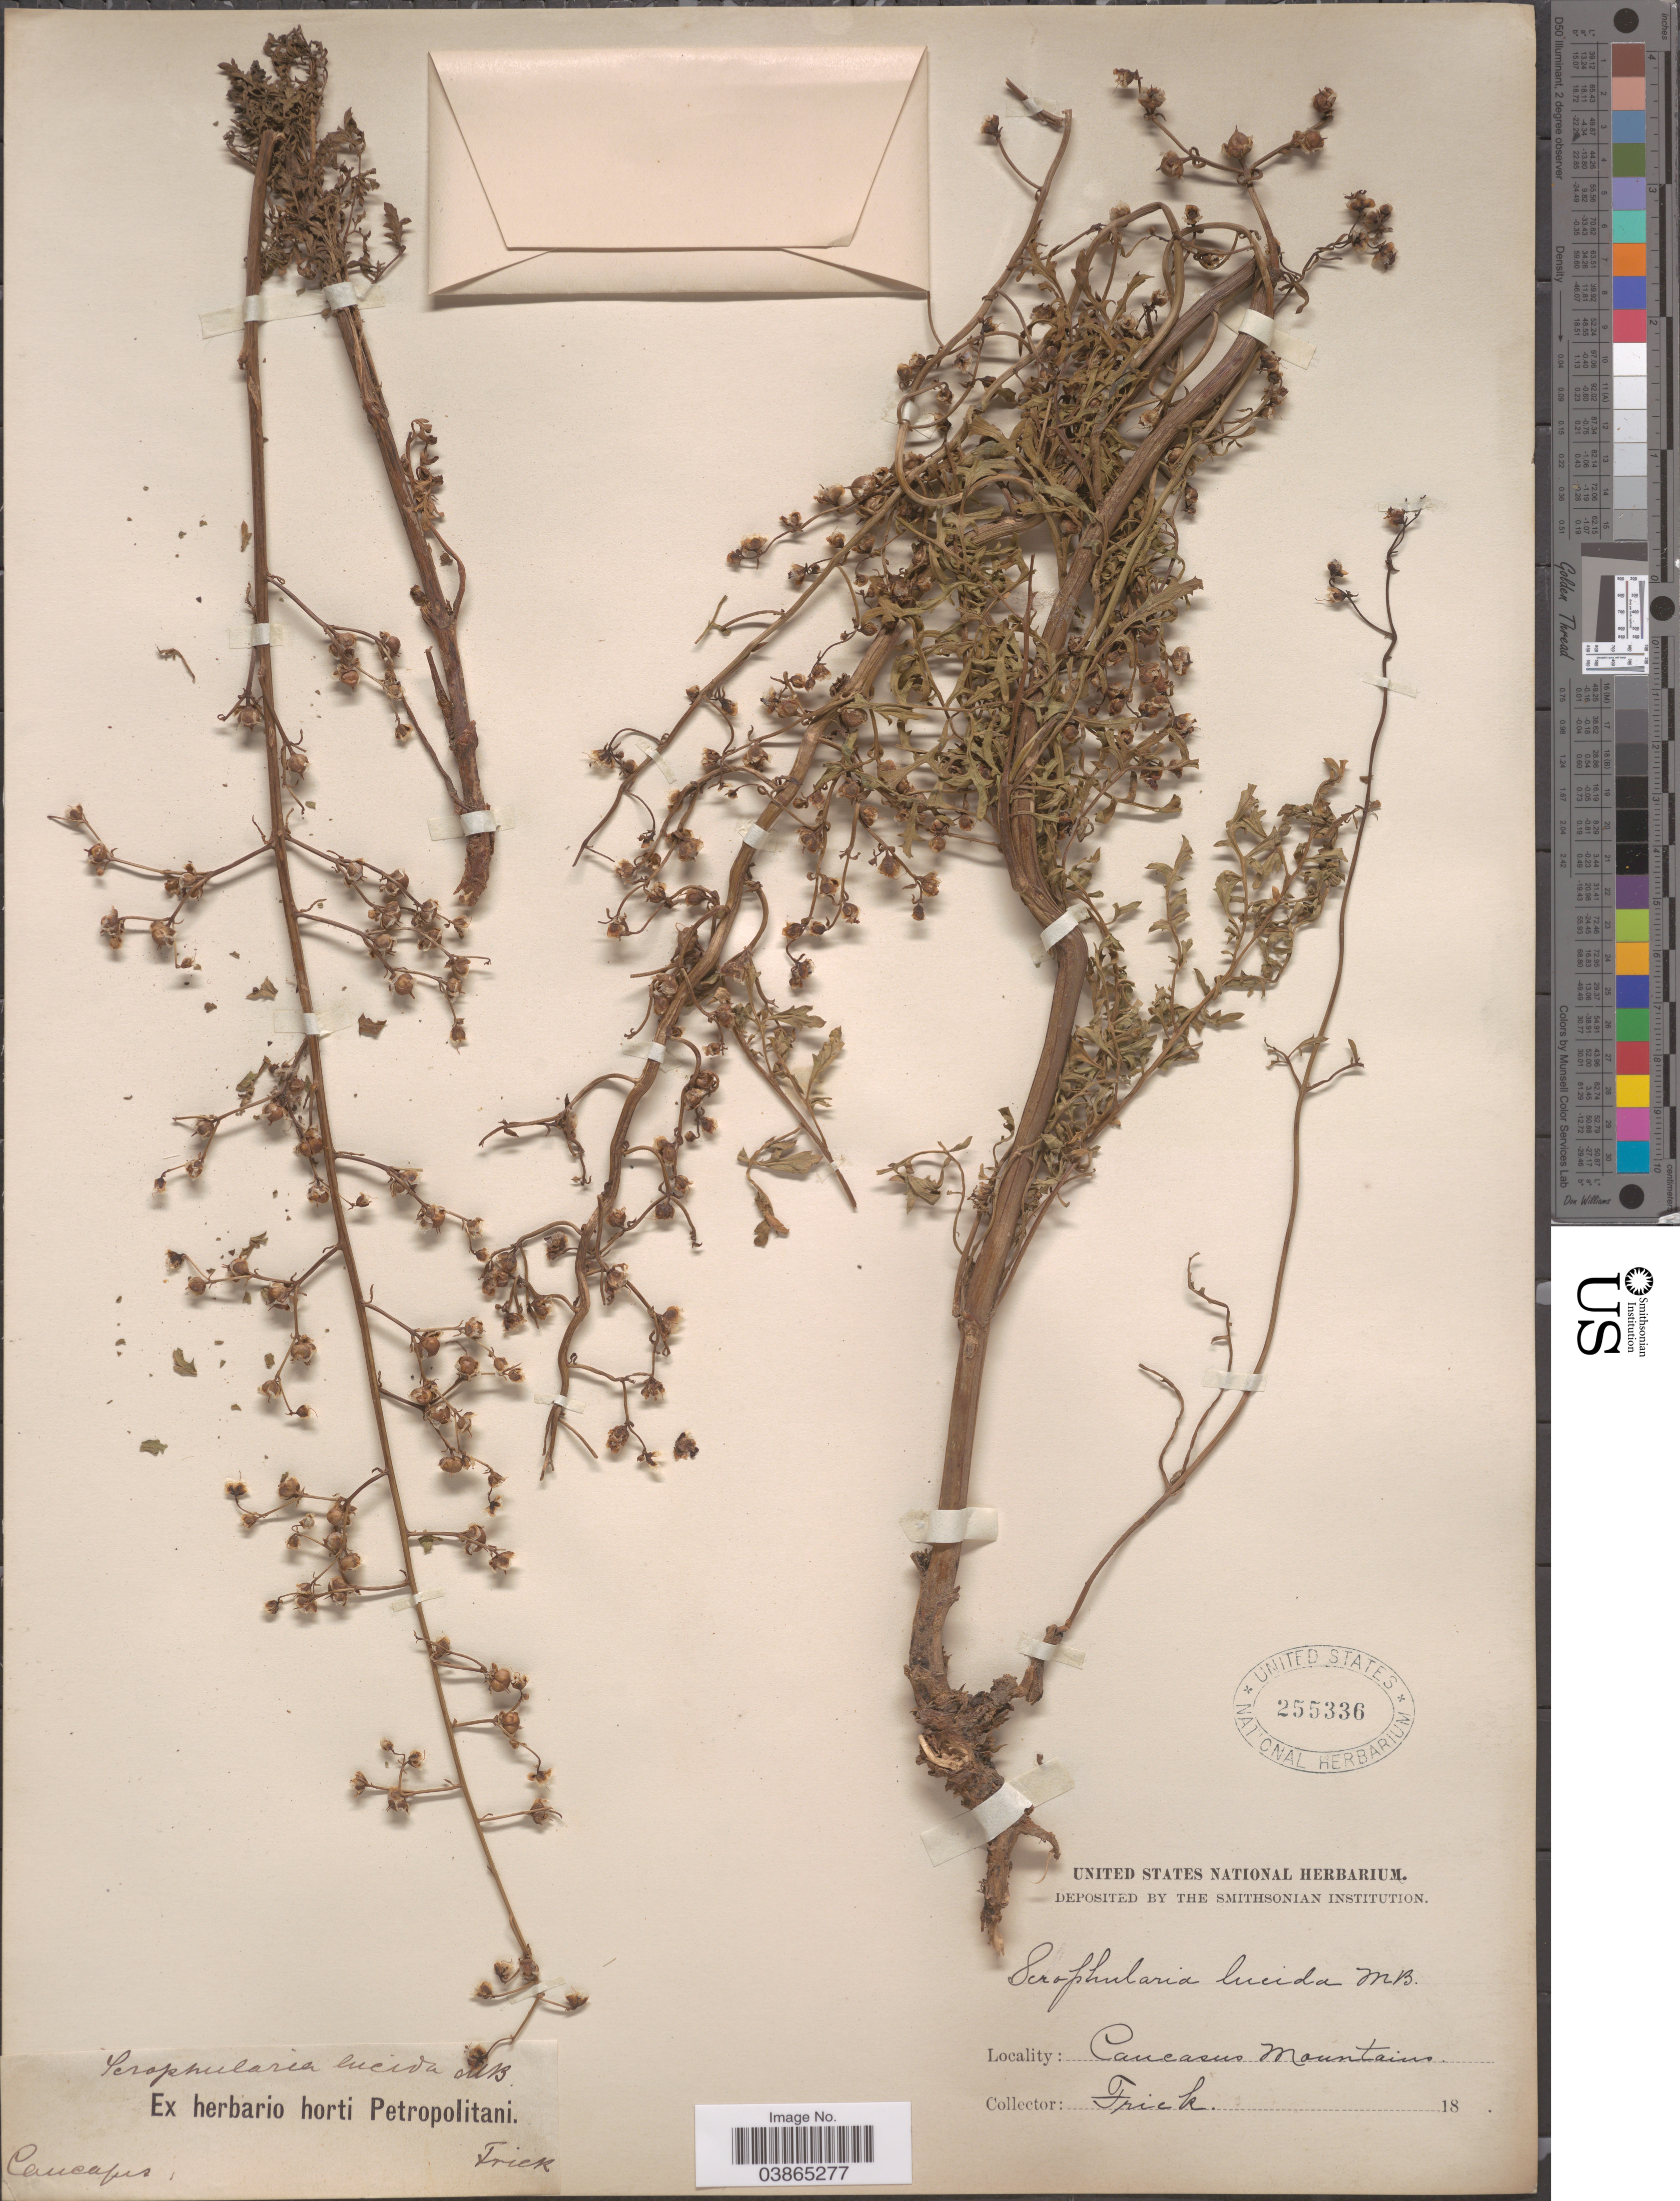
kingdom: Plantae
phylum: Tracheophyta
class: Magnoliopsida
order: Lamiales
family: Scrophulariaceae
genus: Scrophularia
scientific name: Scrophularia lucida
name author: L.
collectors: Frick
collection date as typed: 18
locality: Caucasus. Caucasus Mountains.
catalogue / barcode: US 255336